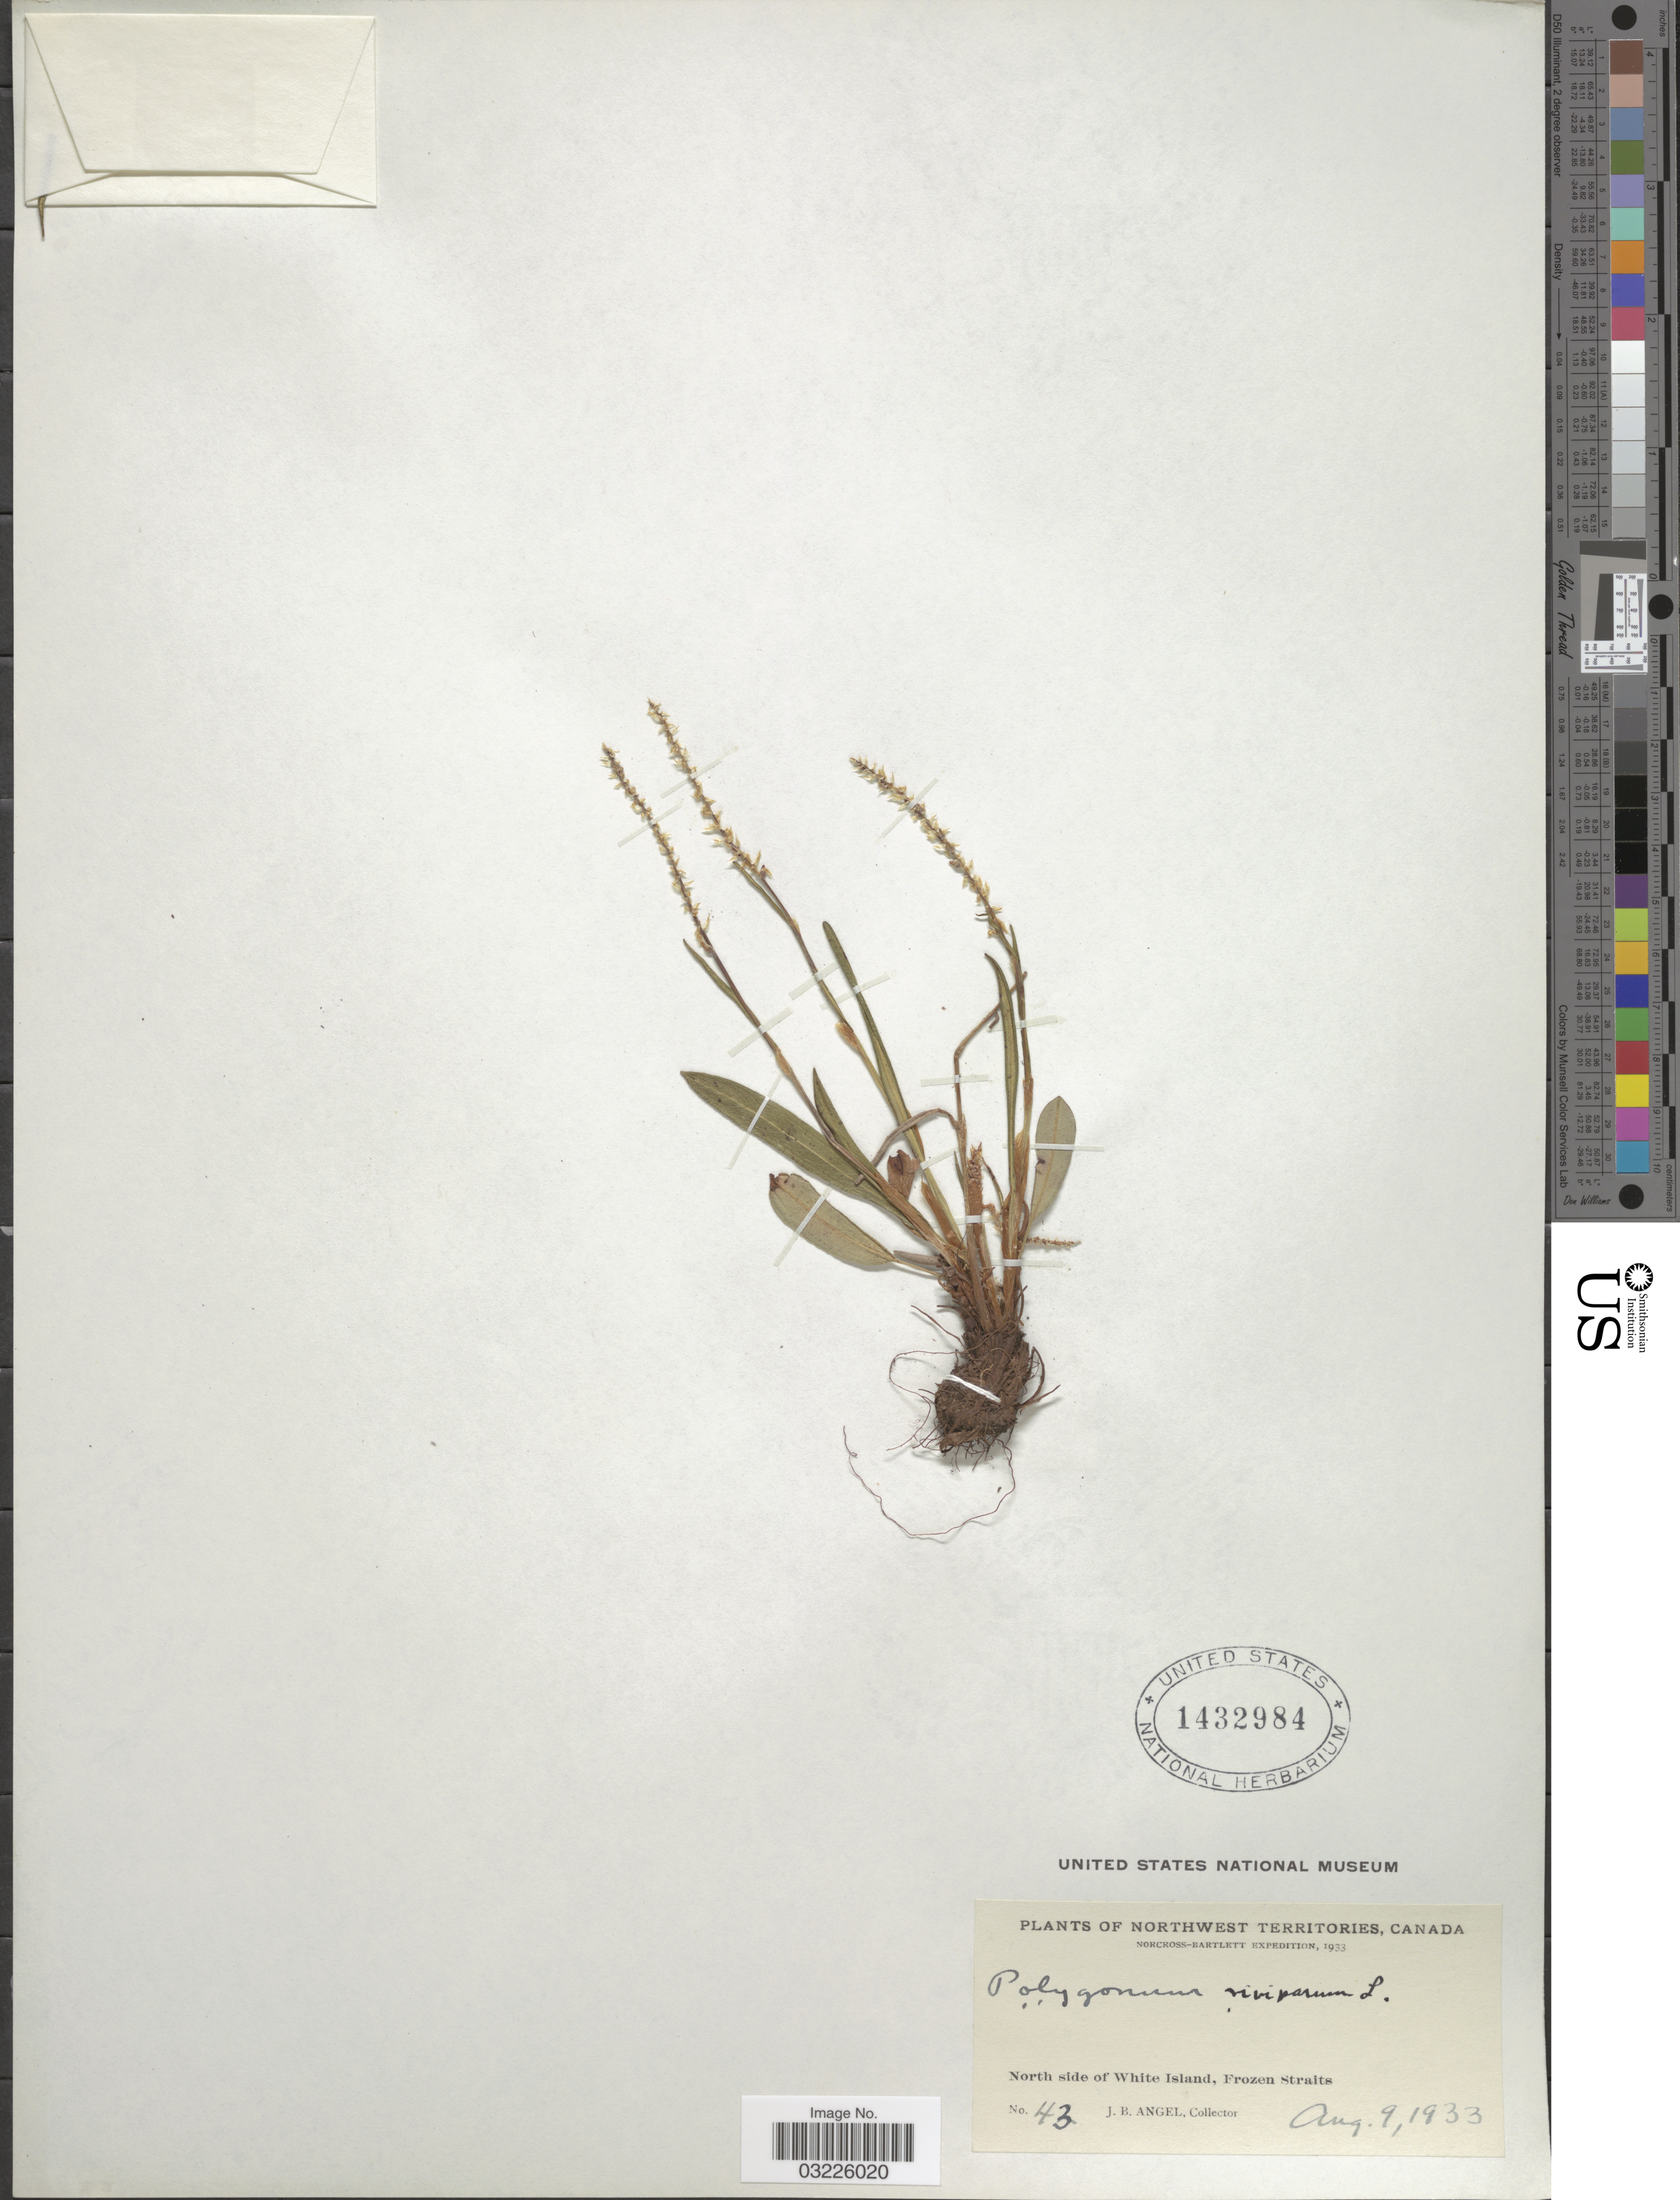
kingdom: Plantae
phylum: Tracheophyta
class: Magnoliopsida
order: Caryophyllales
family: Polygonaceae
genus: Bistorta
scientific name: Bistorta vivipara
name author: (L.) Delarbre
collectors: J. Angel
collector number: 43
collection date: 1933-08-09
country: Canada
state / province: Northwest Territories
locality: North side of White Island, Frozen Straits.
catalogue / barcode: US 1432984